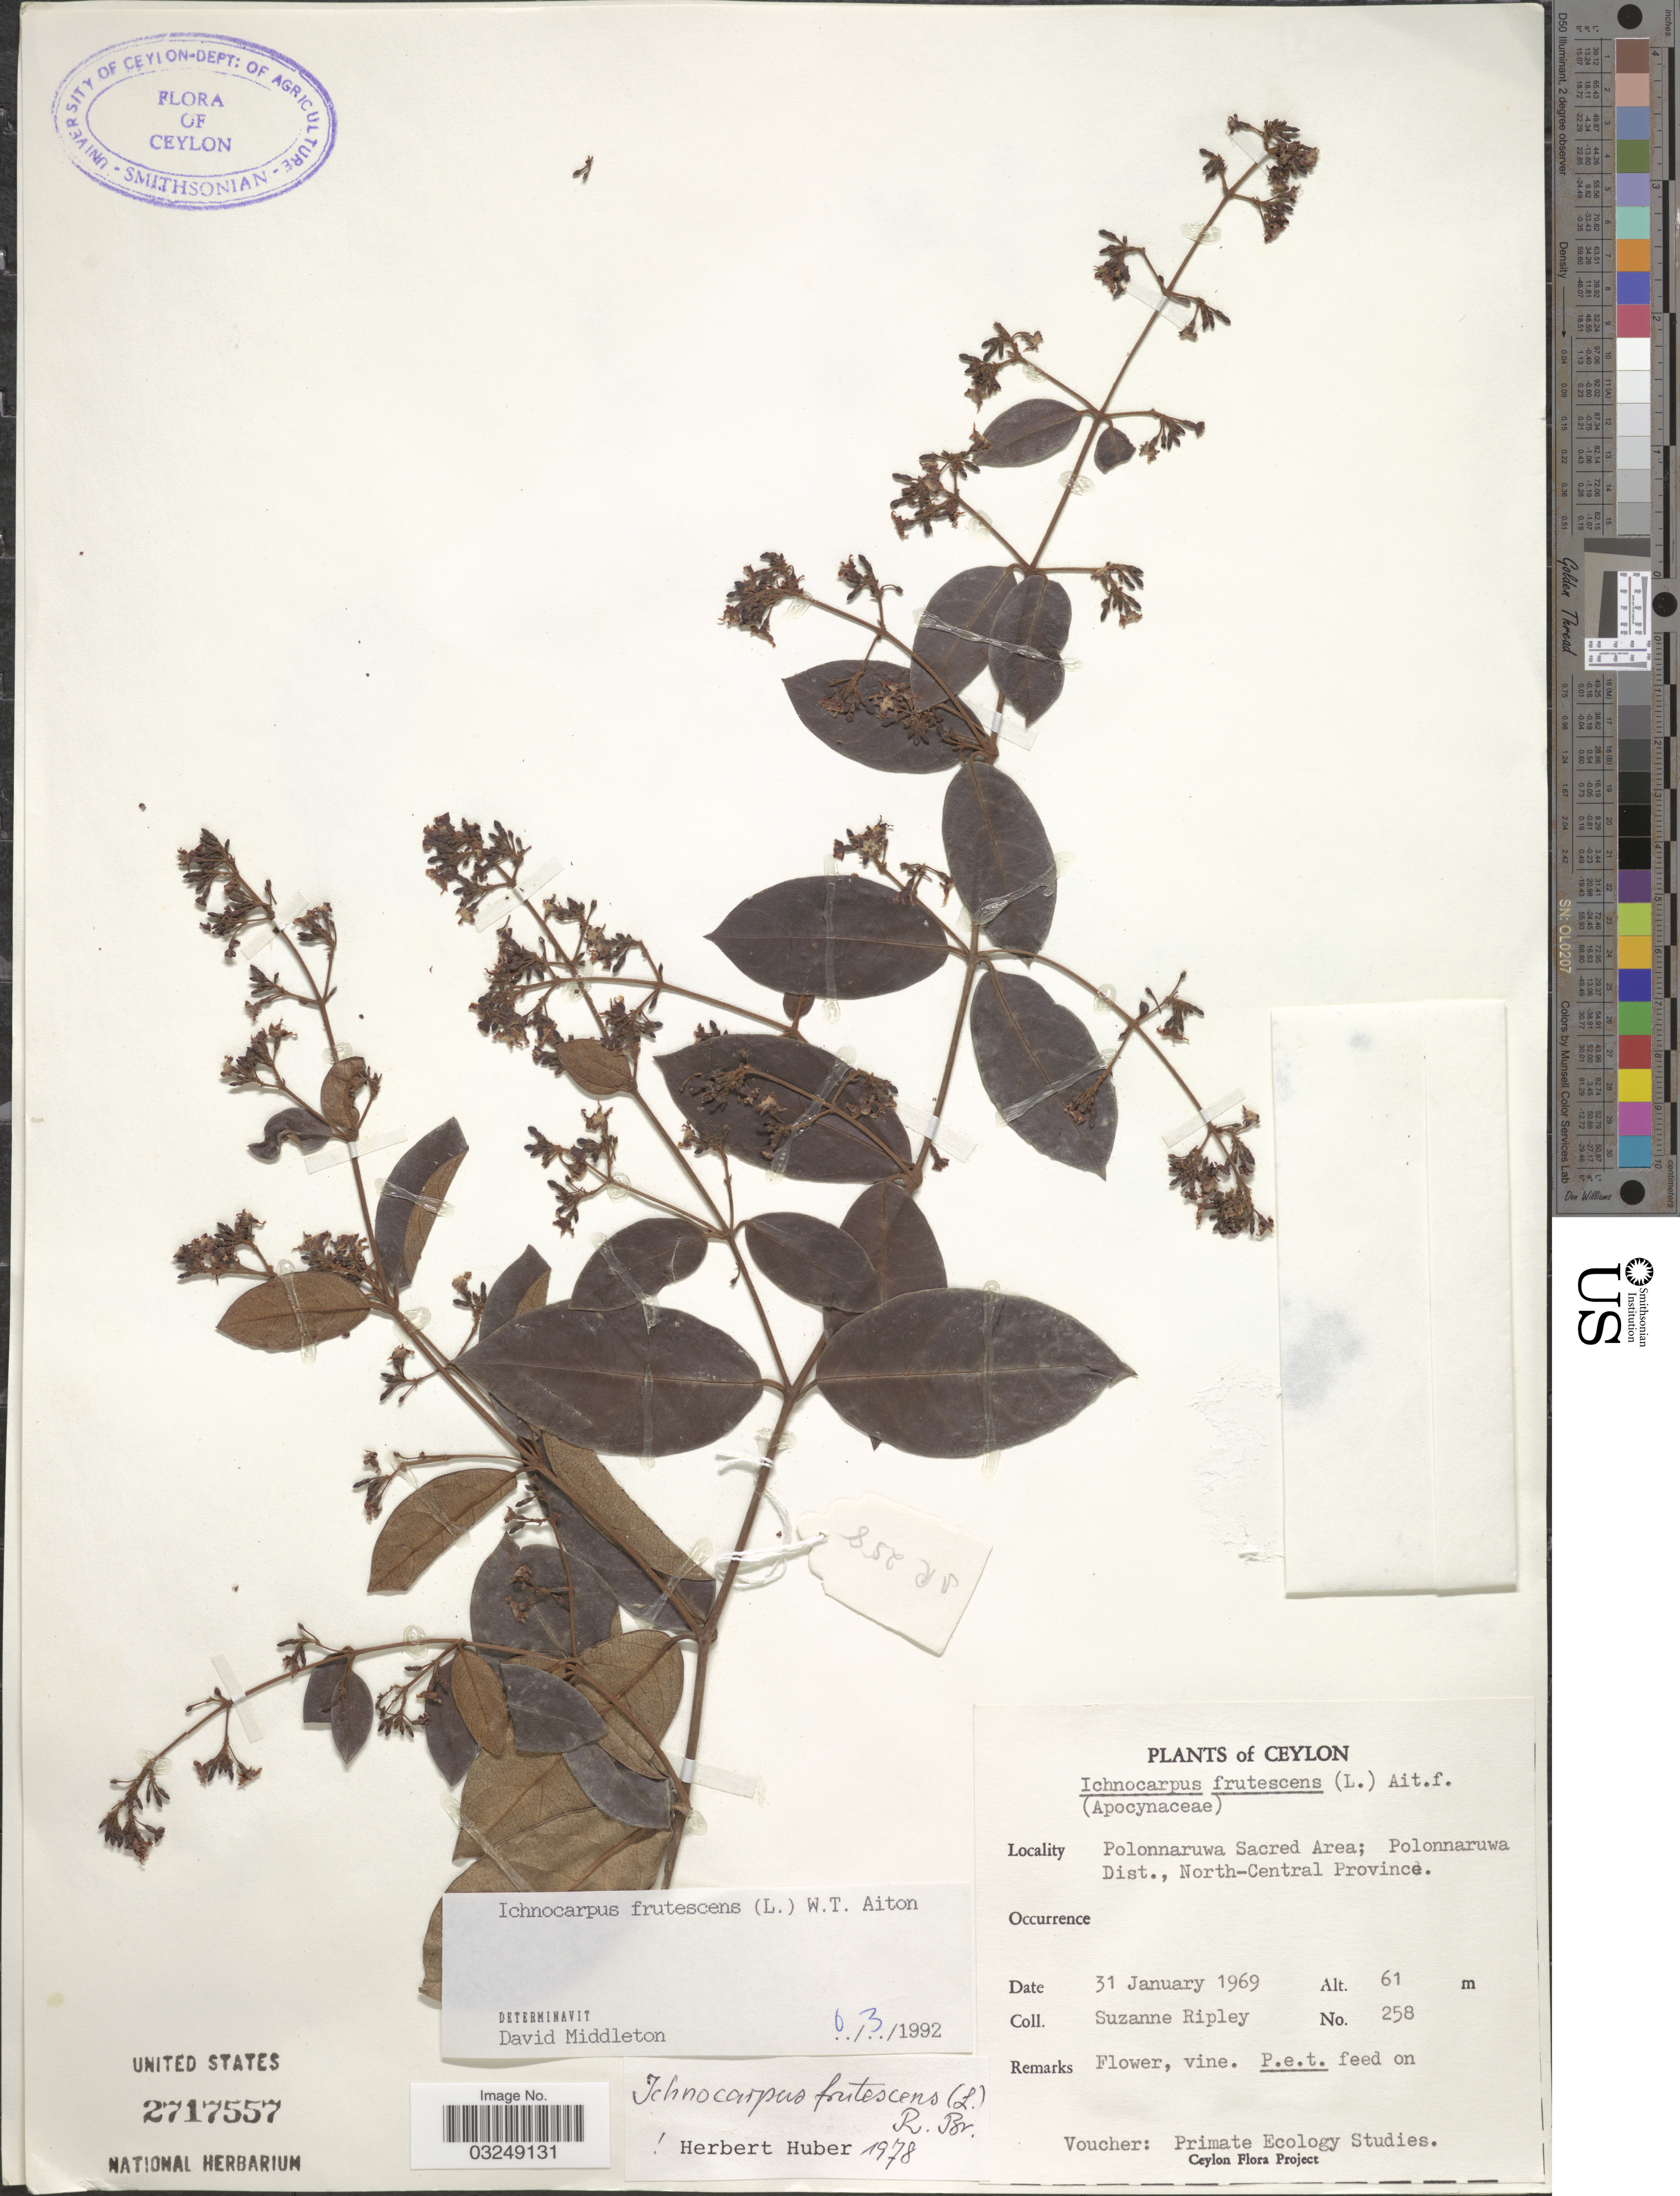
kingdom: Plantae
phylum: Tracheophyta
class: Magnoliopsida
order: Gentianales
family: Apocynaceae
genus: Ichnocarpus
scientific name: Ichnocarpus frutescens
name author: (L.) W.T. Aiton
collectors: S. Ripley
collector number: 258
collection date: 1969-01-31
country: Sri Lanka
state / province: North Central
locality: Ceylon. Polonnaruwa Sacred Area; Polonnaruwa Dist.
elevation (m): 61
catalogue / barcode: US 2717557